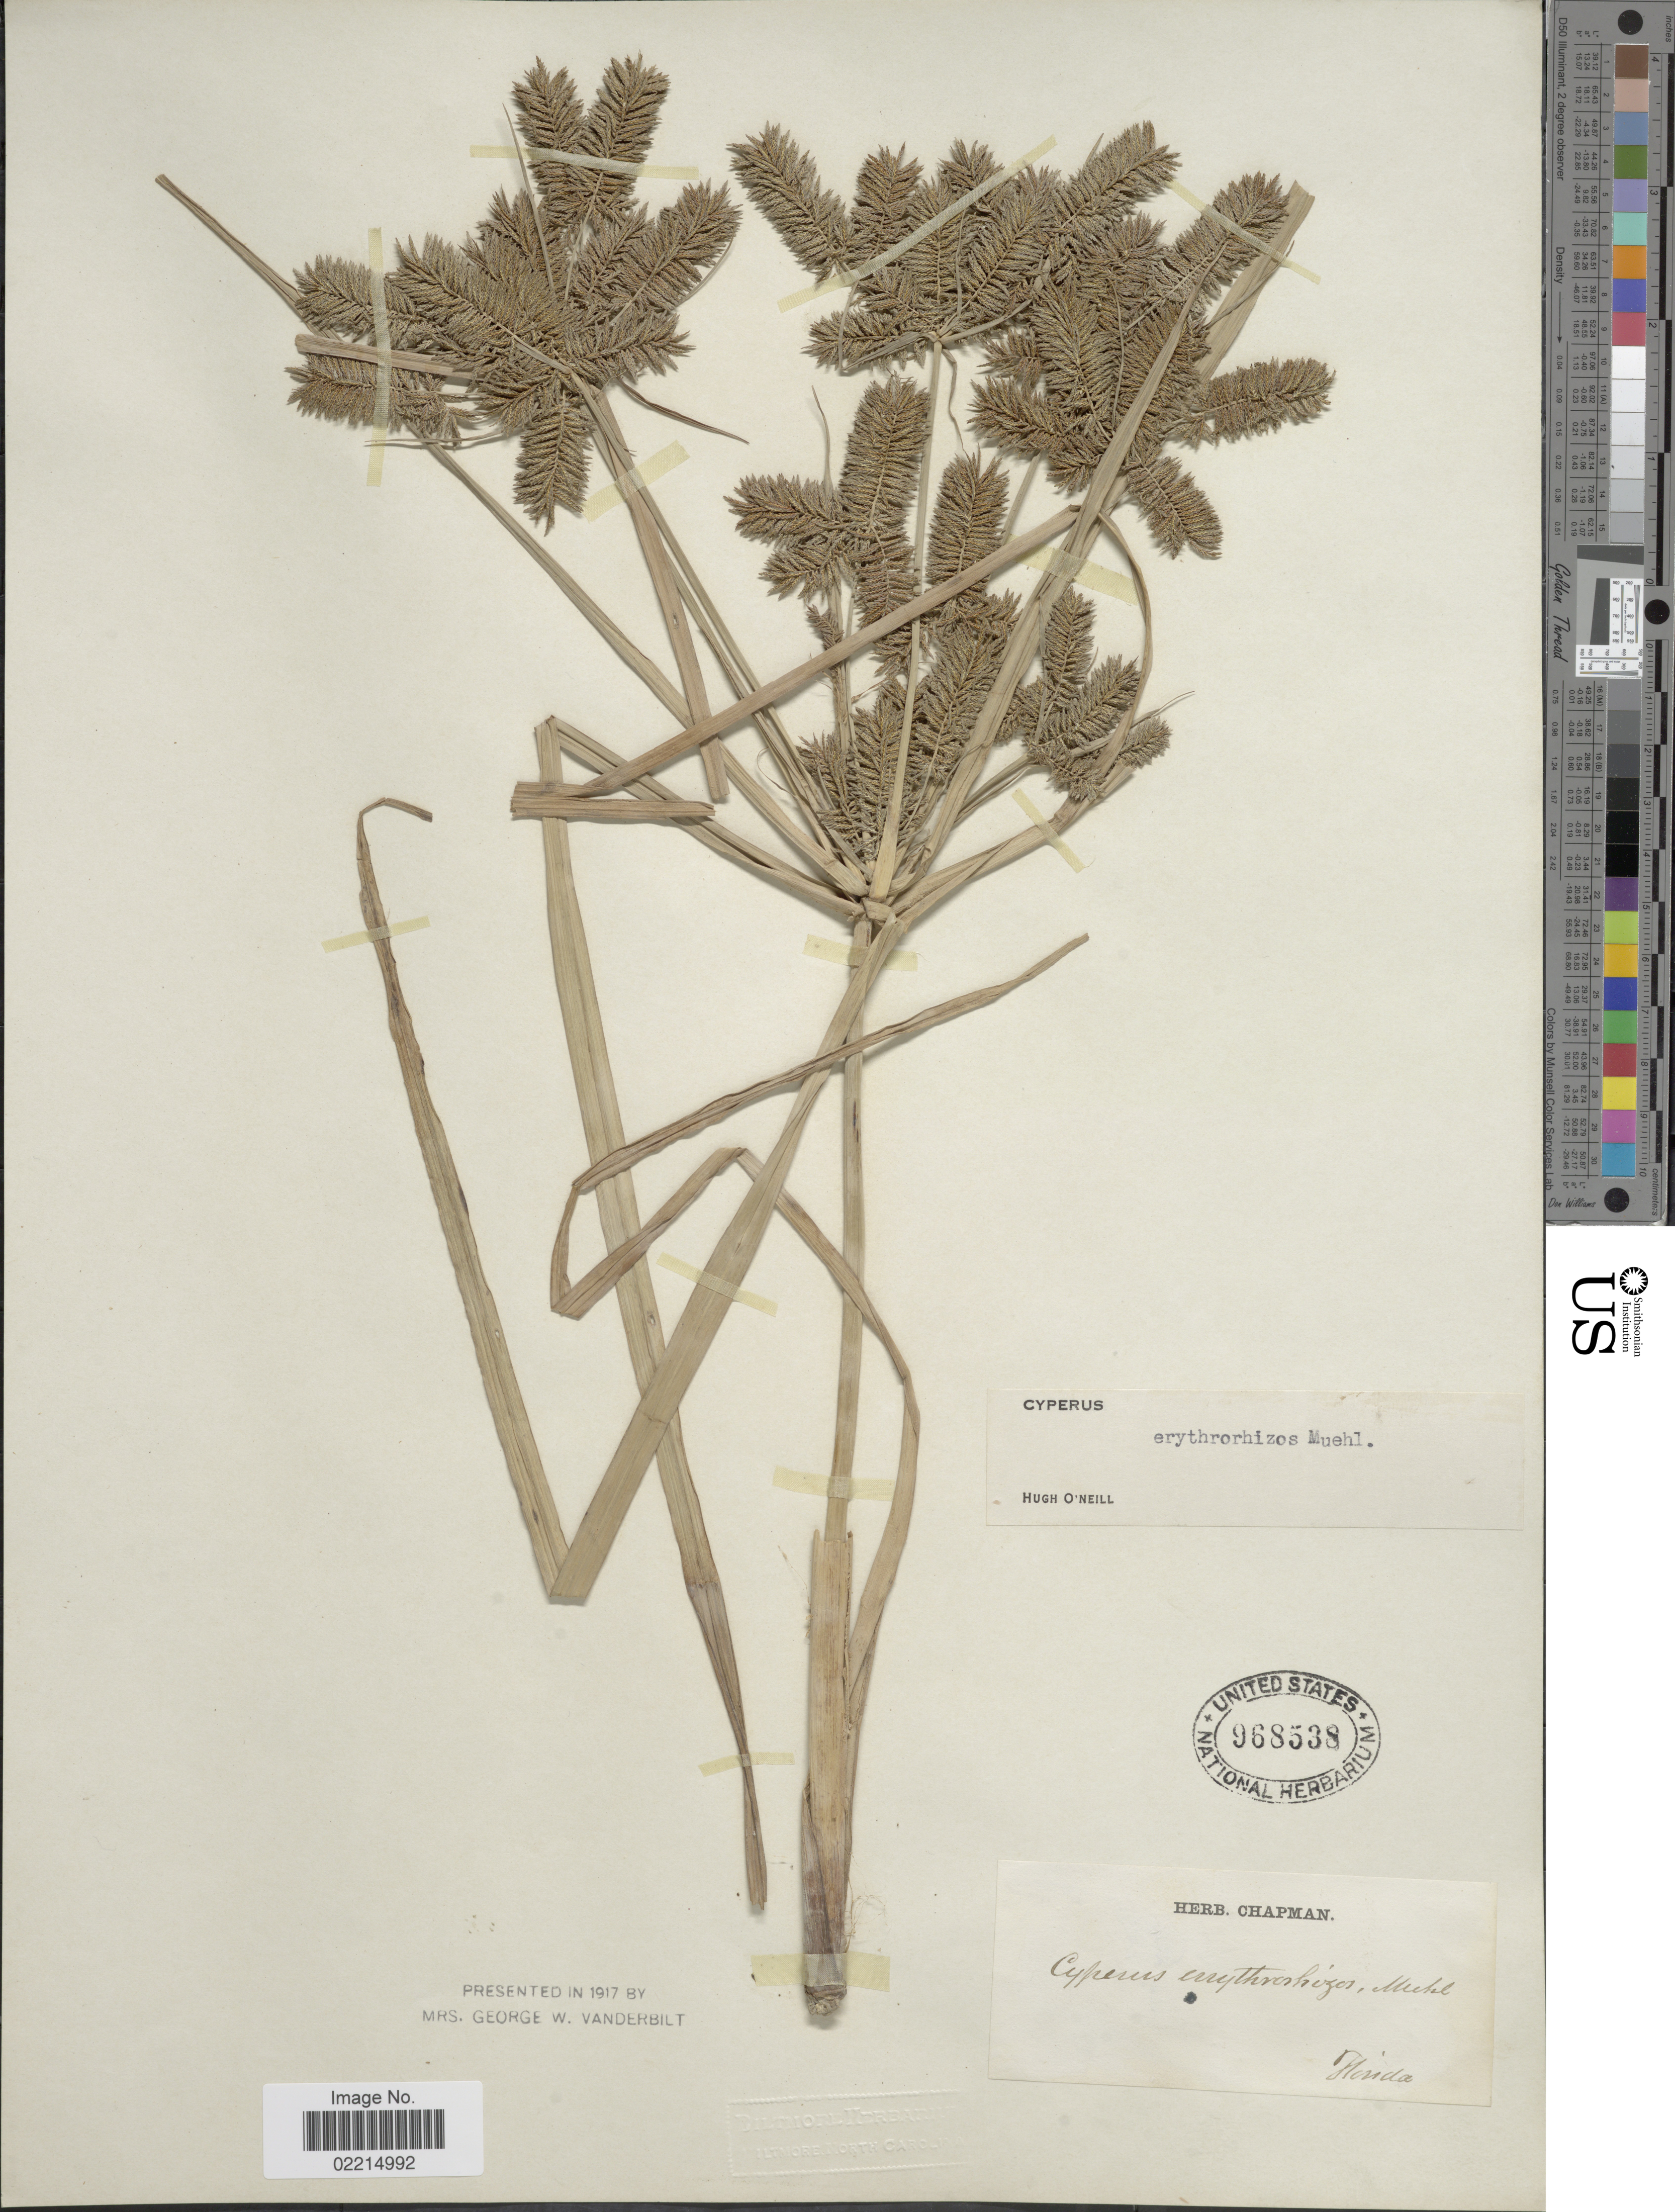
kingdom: Plantae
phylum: Tracheophyta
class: Liliopsida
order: Poales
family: Cyperaceae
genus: Cyperus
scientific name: Cyperus erythrorhizos Muhl.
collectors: ex herb. Chapman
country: United States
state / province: Florida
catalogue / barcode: US 968538